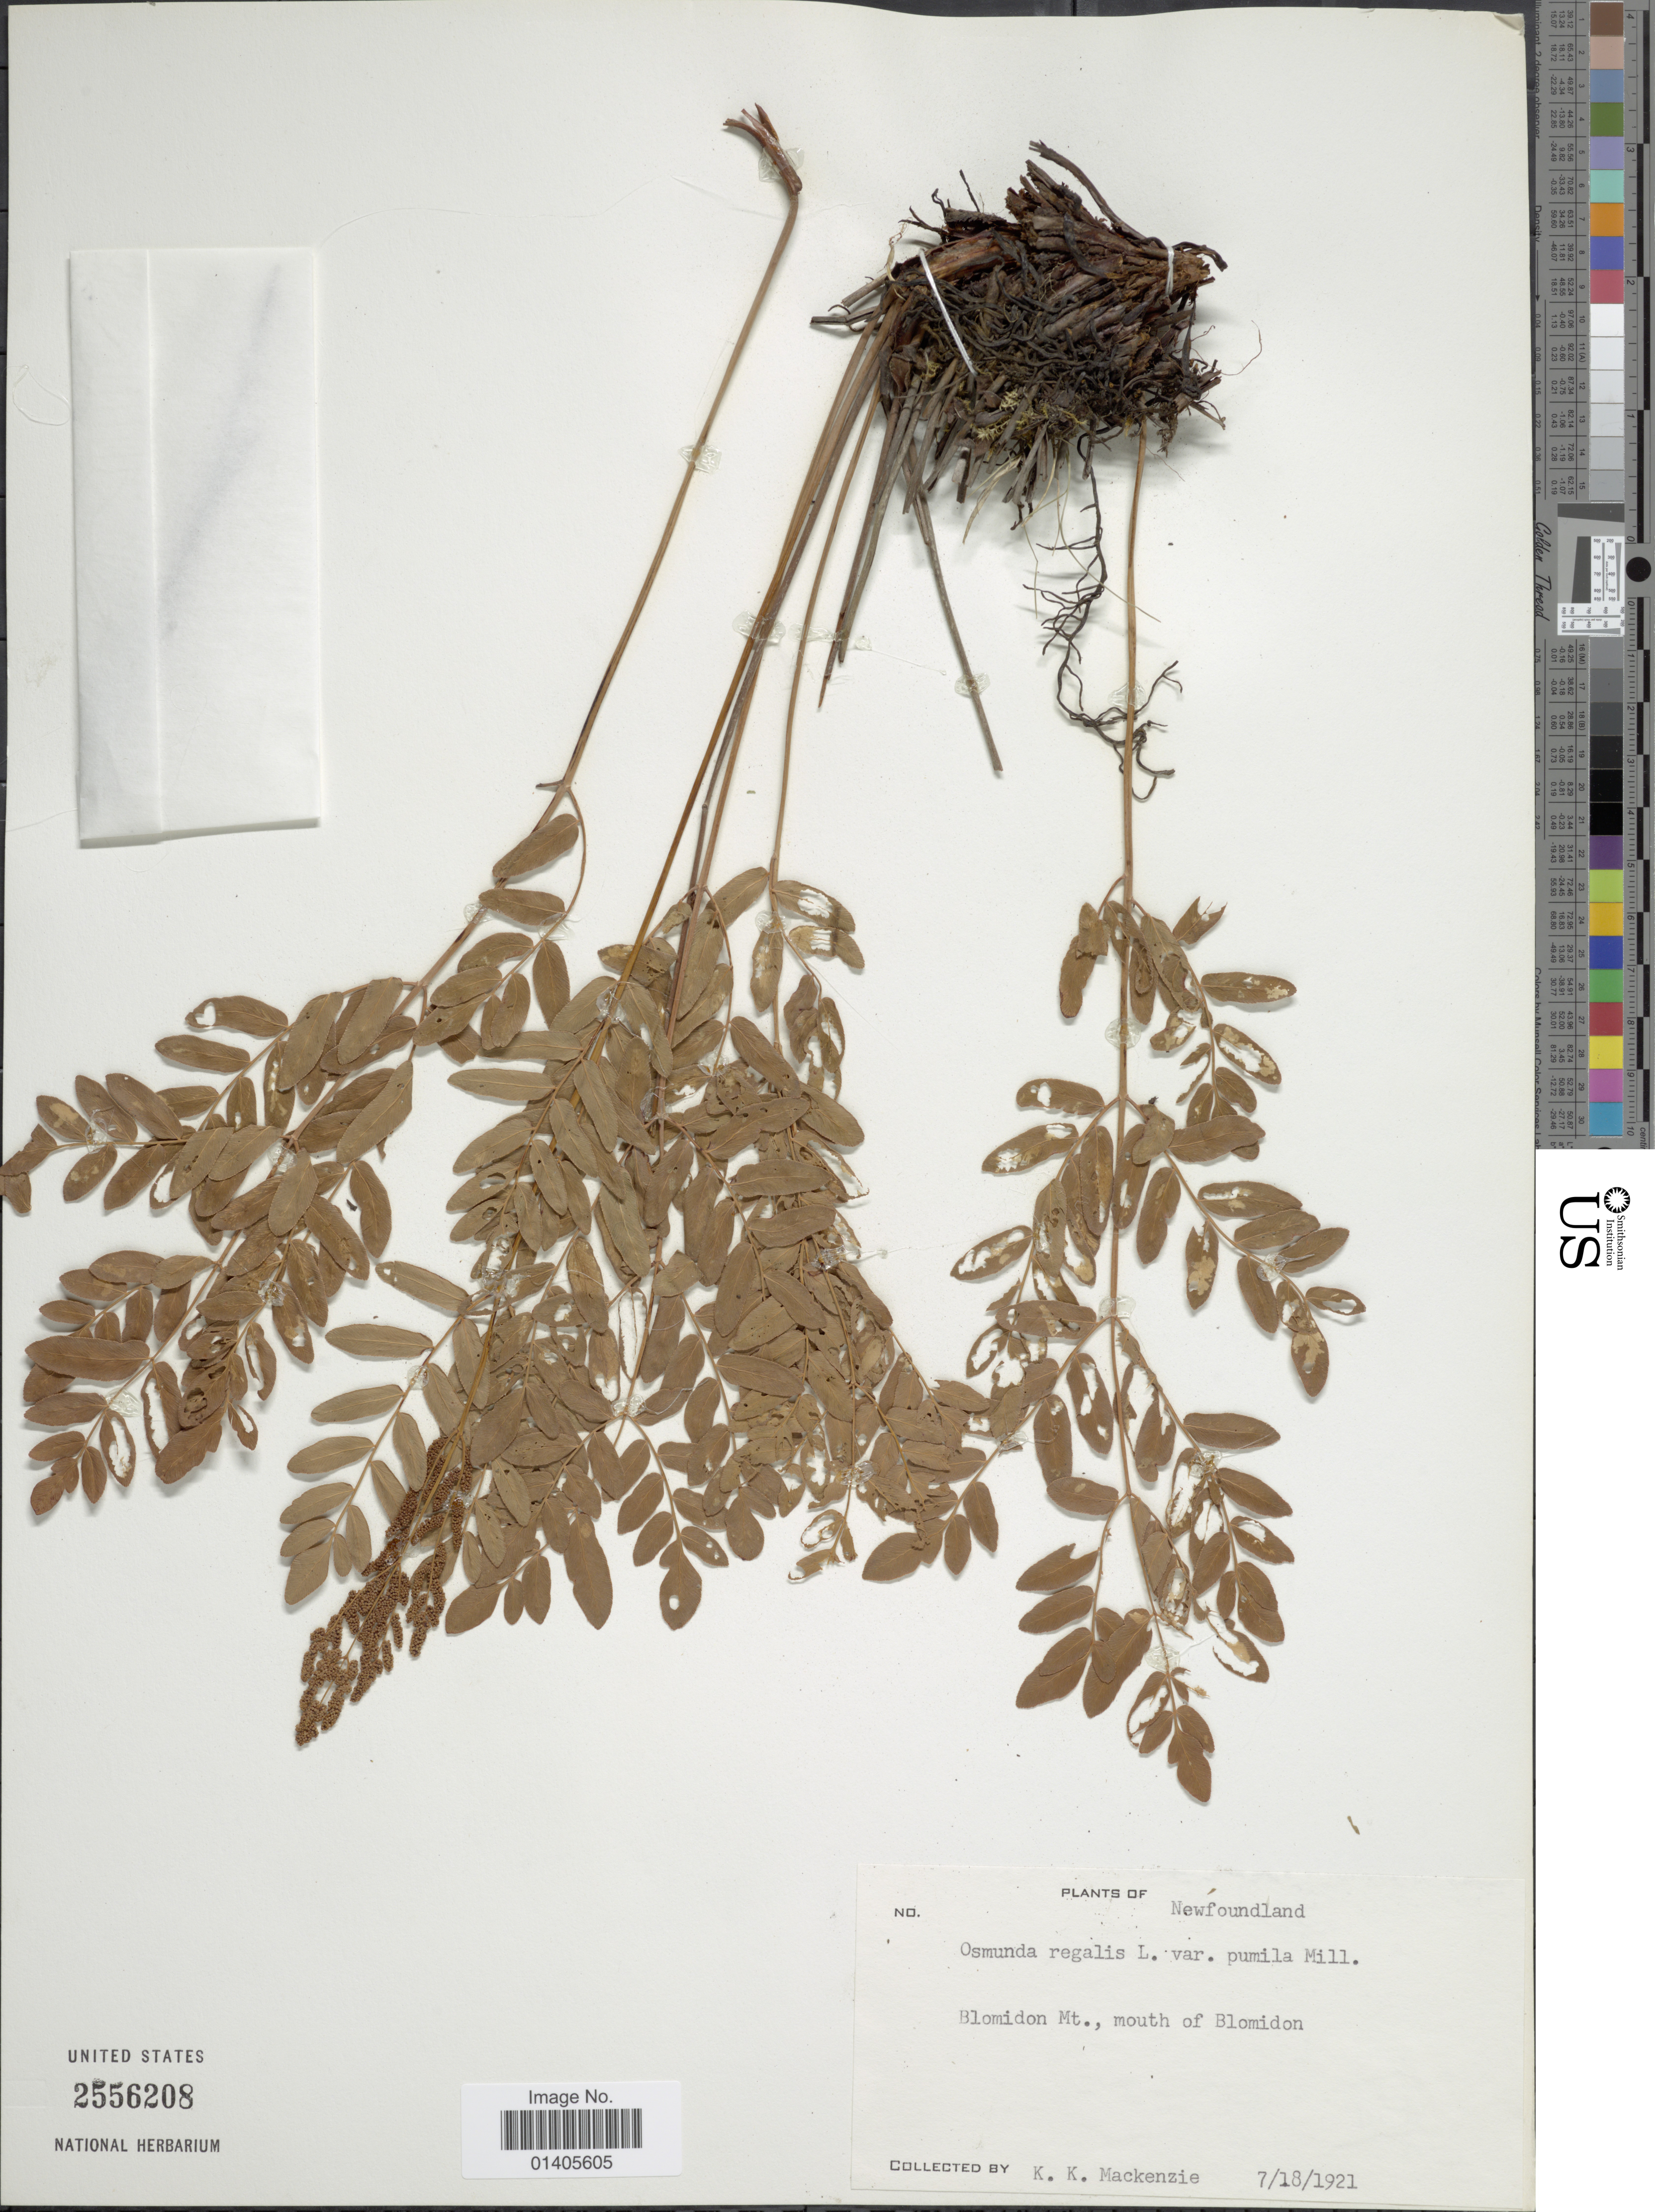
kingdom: Plantae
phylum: Tracheophyta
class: Polypodiopsida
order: Osmundales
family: Osmundaceae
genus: Osmunda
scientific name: Osmunda regalis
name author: L.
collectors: K. K. Mackenzie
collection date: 1921-07-18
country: Canada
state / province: Newfoundland and Labrador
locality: Blomidon Mt., mouth of Blomidon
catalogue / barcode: US 2556208